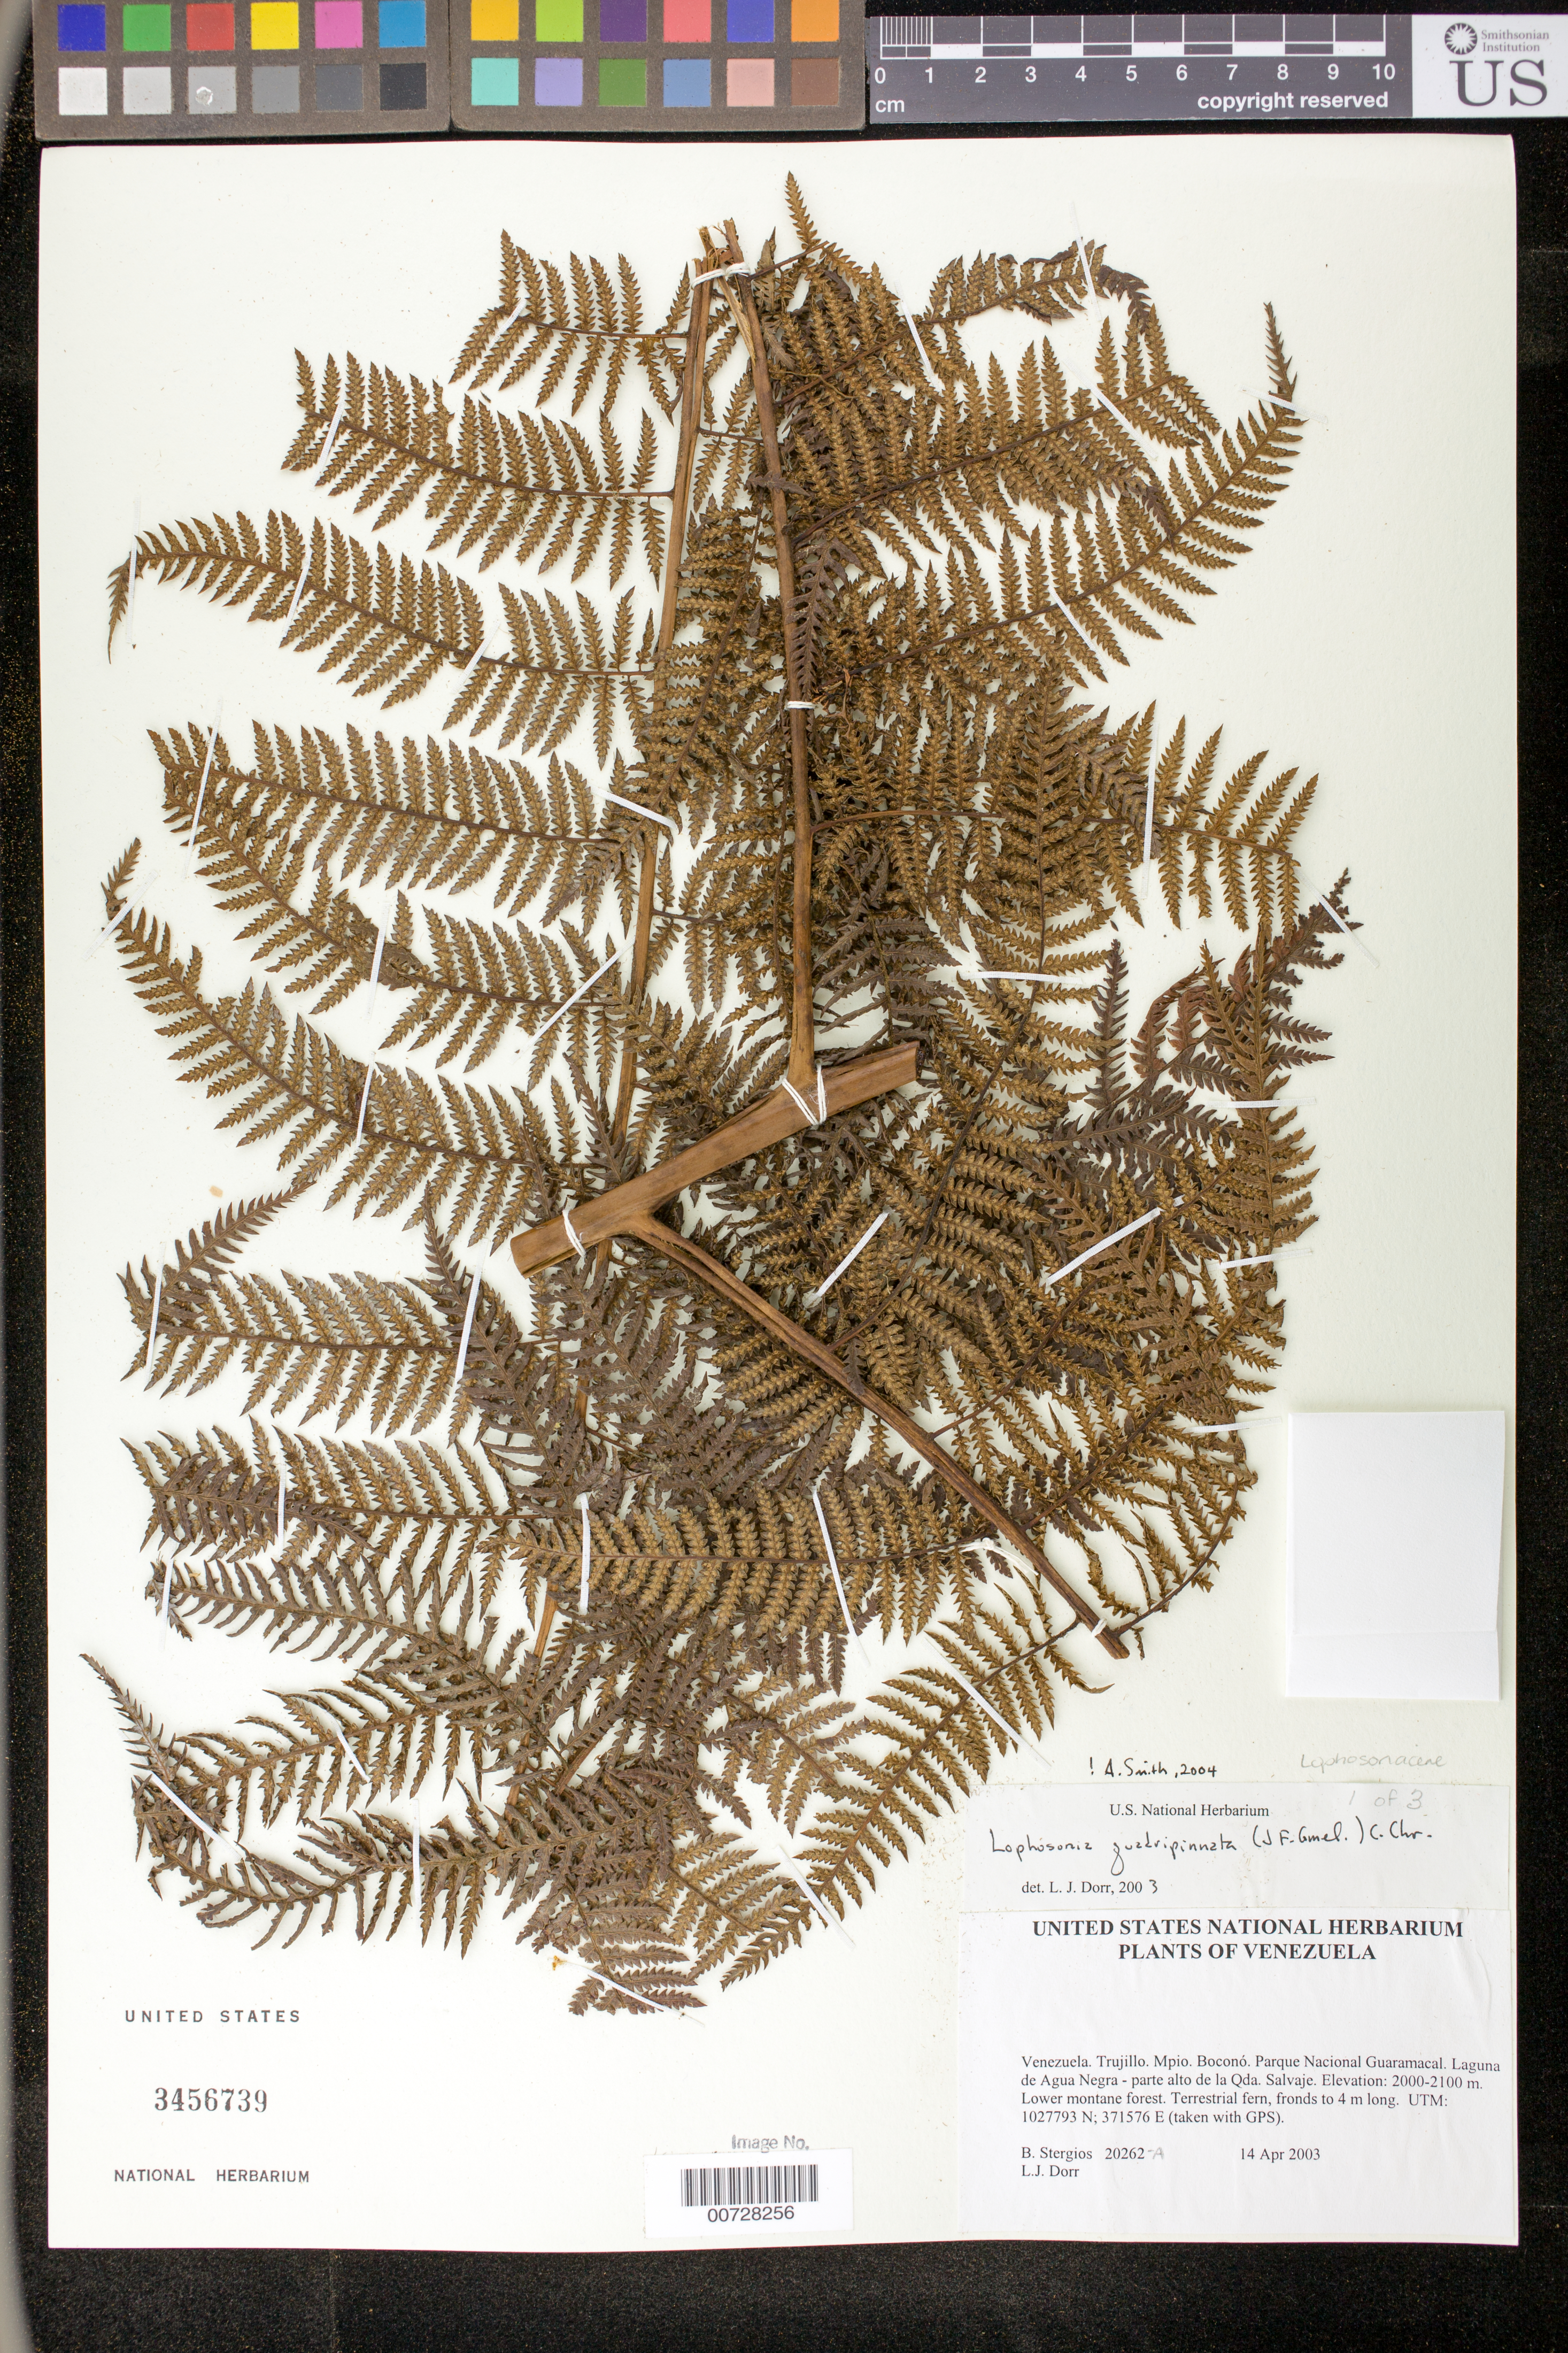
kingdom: Plantae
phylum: Tracheophyta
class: Polypodiopsida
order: Cyatheales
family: Dicksoniaceae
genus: Lophosoria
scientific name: Lophosoria quadripinnata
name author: (J.F. Gmel.) C. Chr.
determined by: Dorr, L. J., (BOT), Smithsonian Institution - National Museum of Natural History (UNITED STATES)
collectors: B. G. Stergios & L. J. Dorr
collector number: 20262a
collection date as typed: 14 Apr 2003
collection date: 2003-04-14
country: Venezuela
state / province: Trujillo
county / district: Boconó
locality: Parque Nacional Guaramacal. Laguna de Agua Negra - parte alto de la Qda. Salvaje.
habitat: Lower montane forest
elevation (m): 2000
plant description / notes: PORT, US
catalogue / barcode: US 3456739